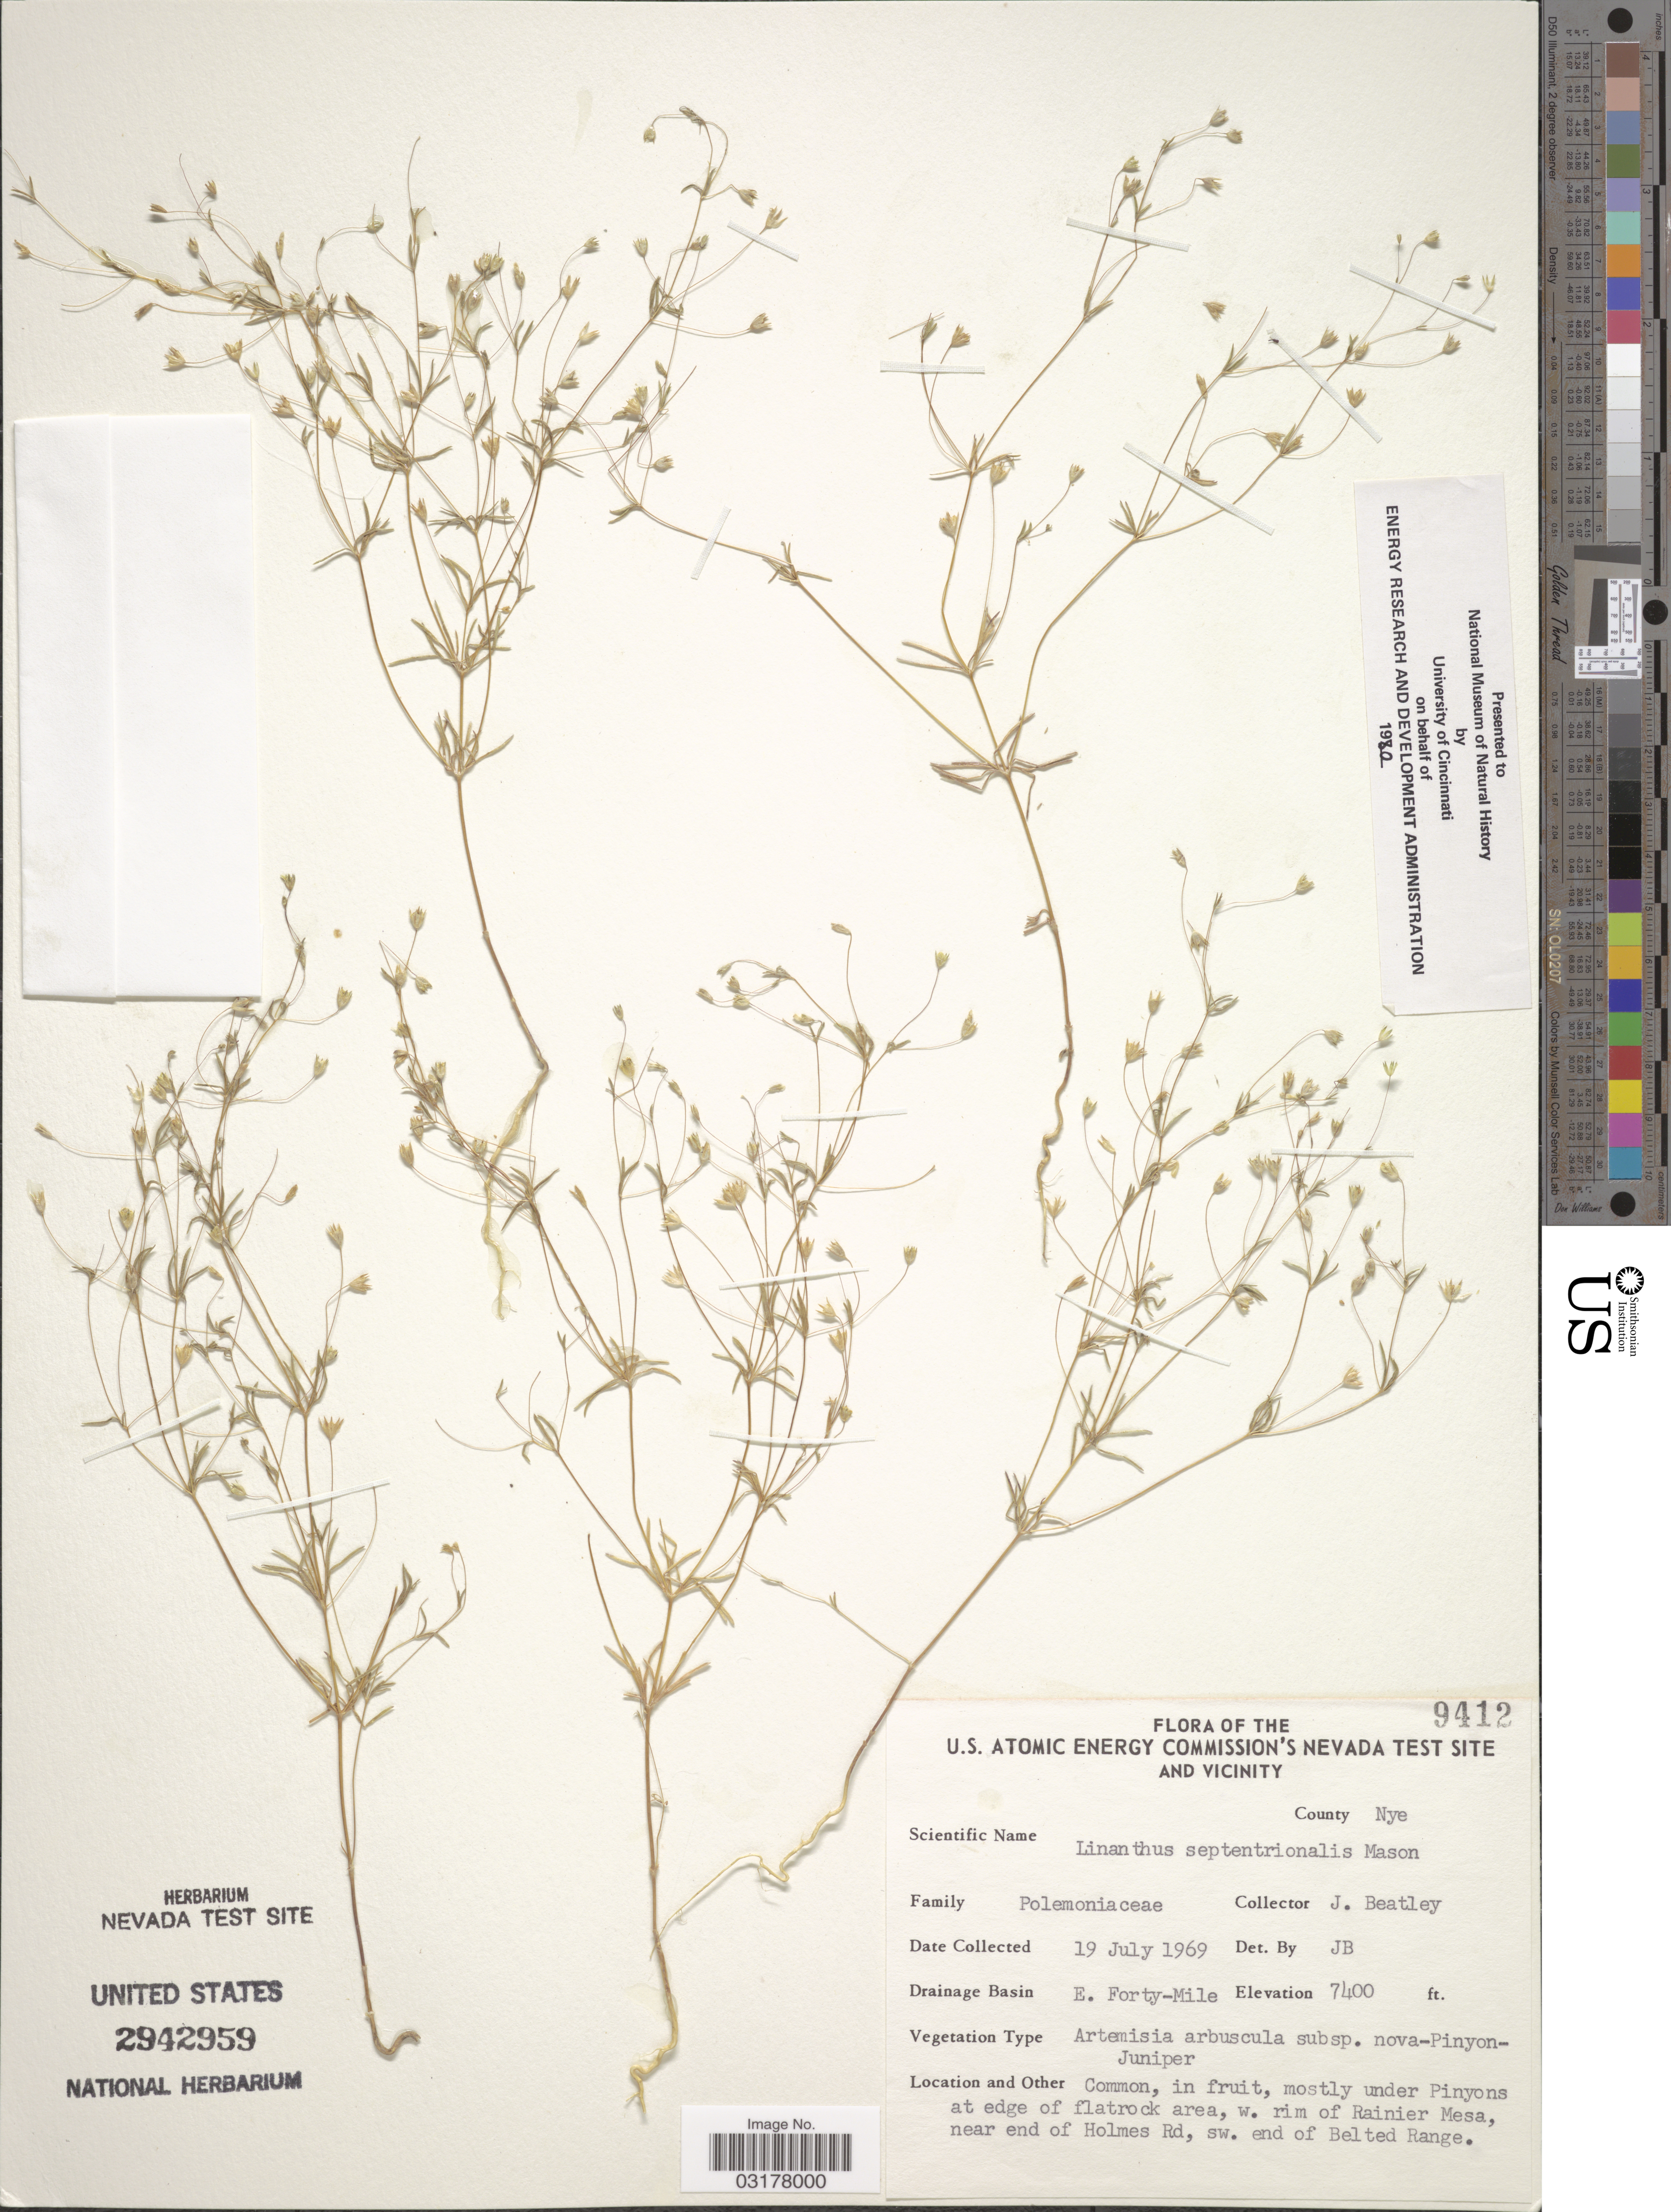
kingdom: Plantae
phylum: Tracheophyta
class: Magnoliopsida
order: Ericales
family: Polemoniaceae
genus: Leptosiphon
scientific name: Leptosiphon septentrionalis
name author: (H. Mason) J.M. Porter & L.A. Johnson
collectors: J. C. Beatley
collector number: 9412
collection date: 1969-07-19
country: United States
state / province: Nevada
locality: U.S. Atomic Energy Commission's Nevada Test Site and Vicinity, County Nye, Drainage Basin E. Forty-Mile, mostly under Pinyons at edge of flatrock area, w. rim of Rainier Mesa, near end of Holmes Rd, sw. end of Belted Range.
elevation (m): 2256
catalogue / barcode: US 2942959